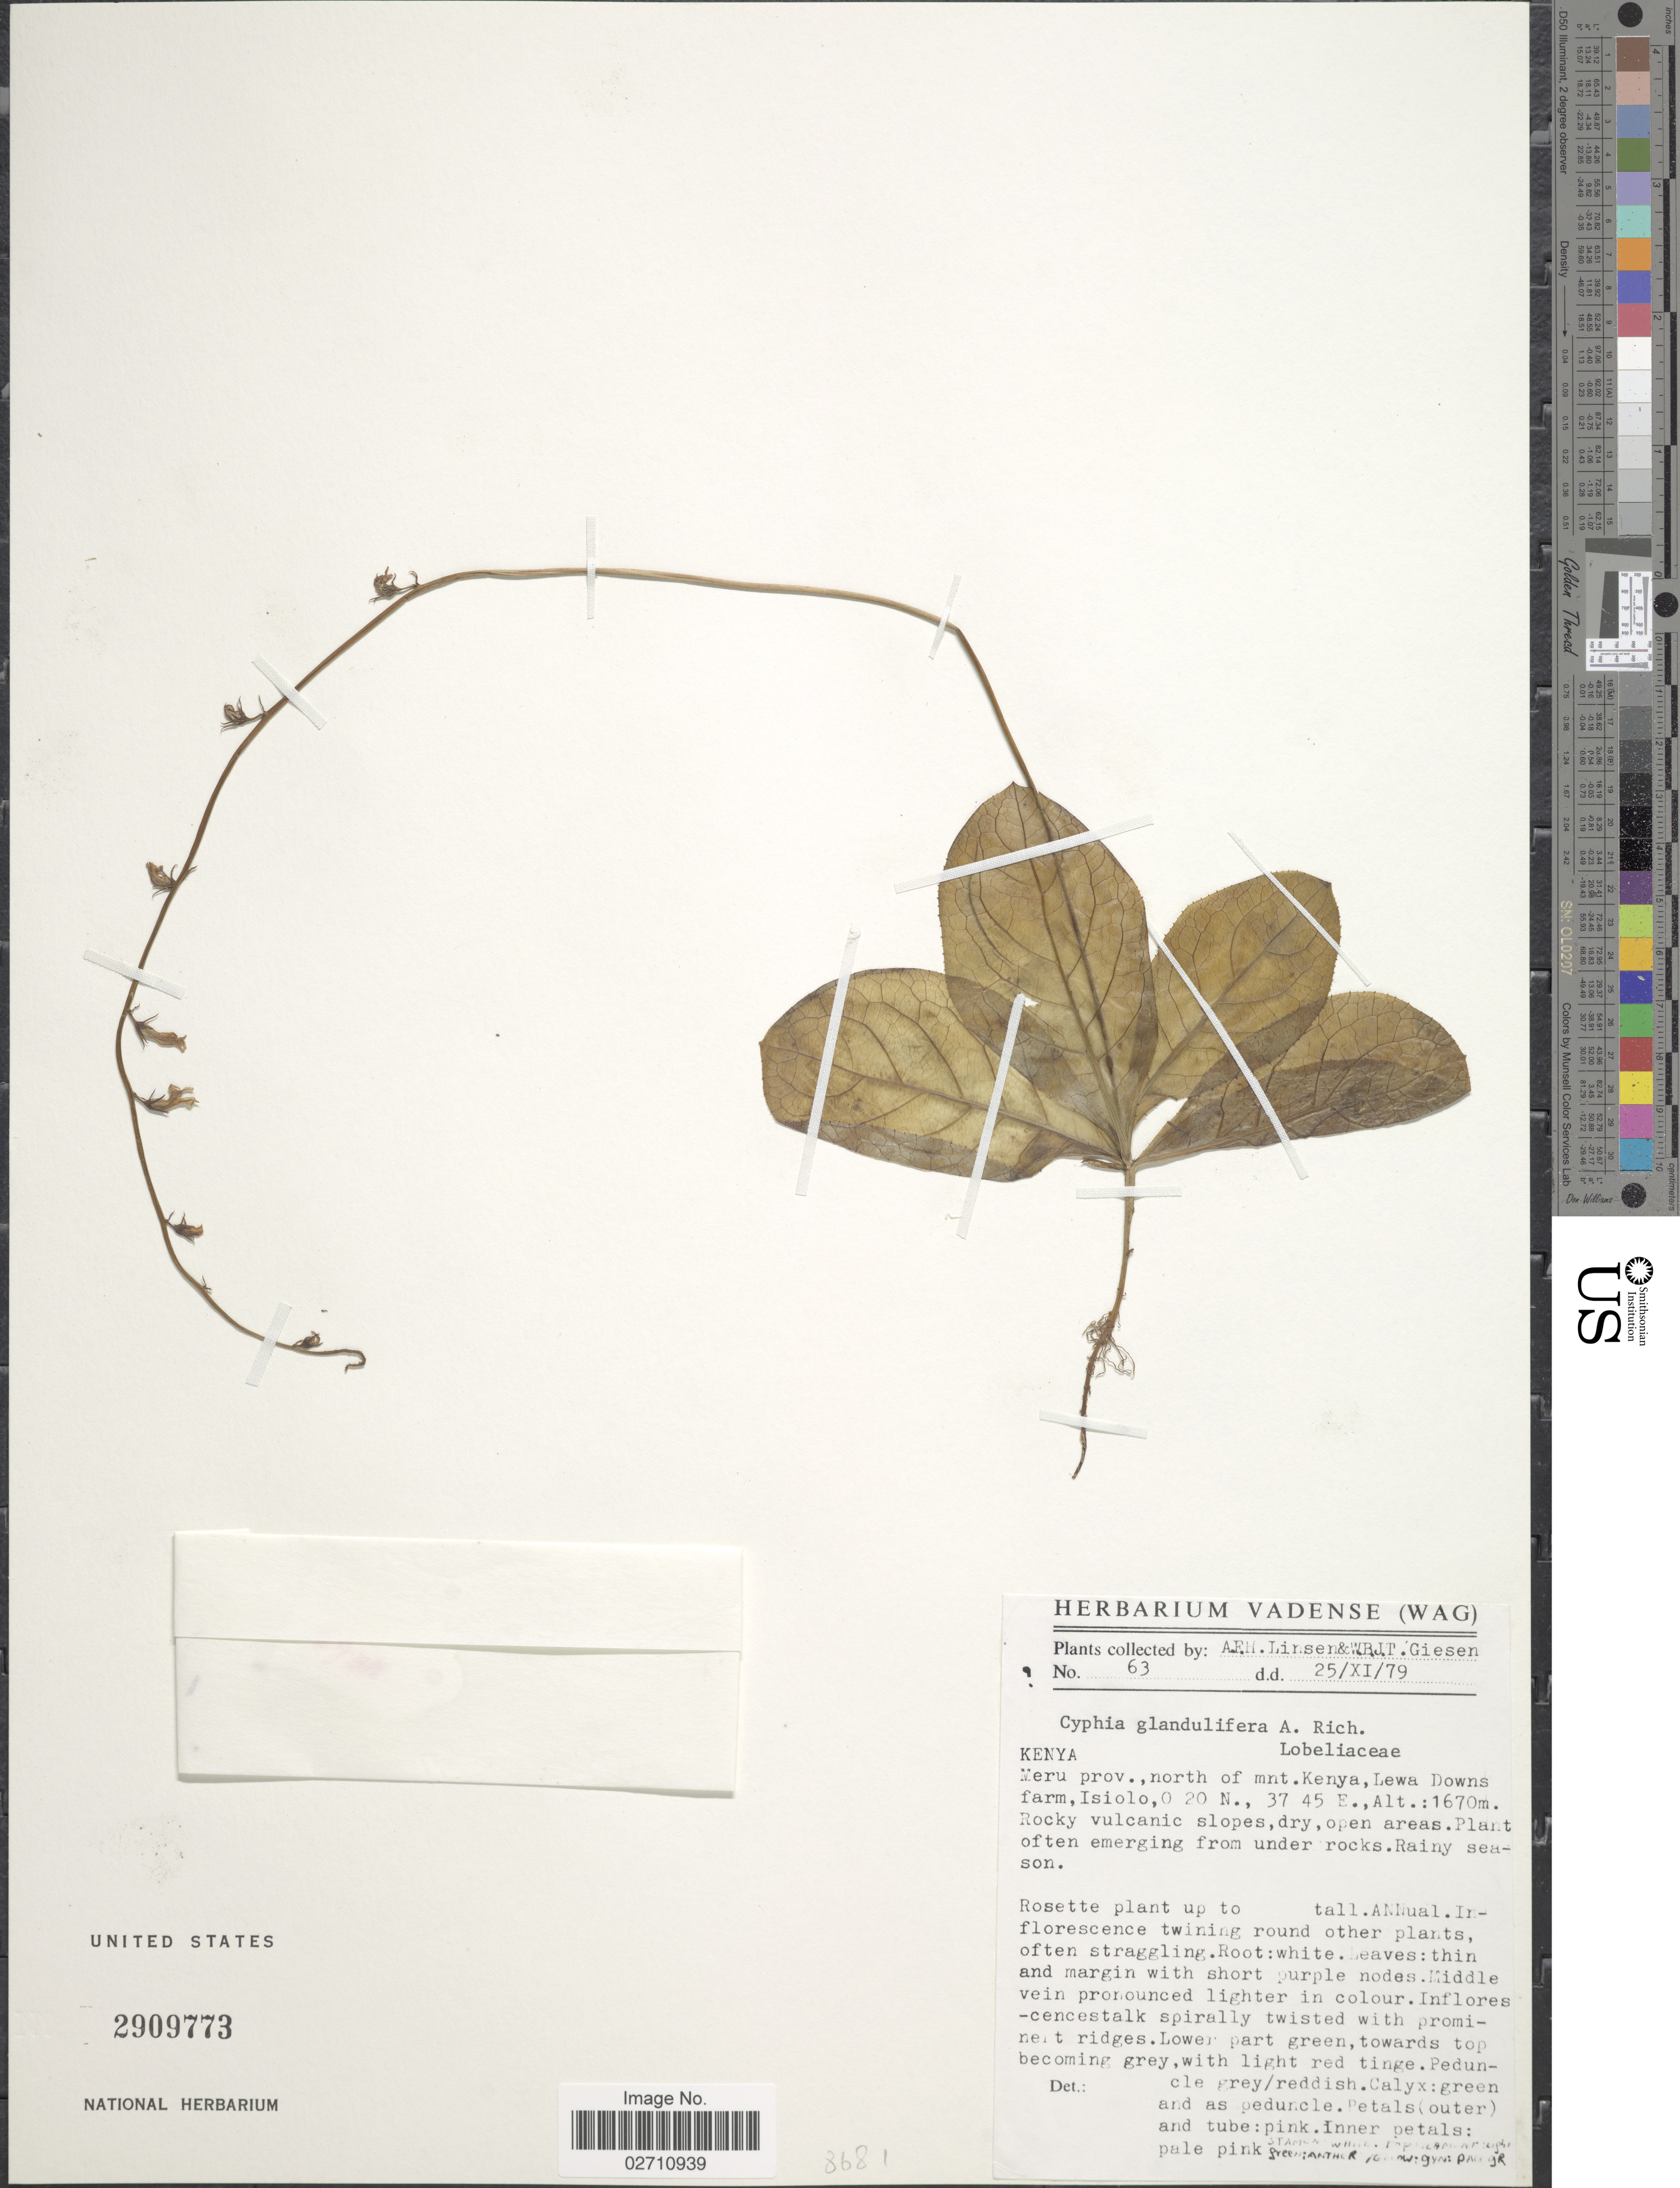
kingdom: Plantae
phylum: Tracheophyta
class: Magnoliopsida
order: Asterales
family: Campanulaceae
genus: Cyphia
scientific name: Cyphia glandulifera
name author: Hochst. ex A. Rich.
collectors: A. Linsen & W. Giesen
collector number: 63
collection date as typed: Transcribed d/m/y: 25/11/79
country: Kenya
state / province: Meru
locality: Meru prov., north of mnt. Kenya, Lewa Downs farm, Isiolo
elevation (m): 1670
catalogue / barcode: US 2909773